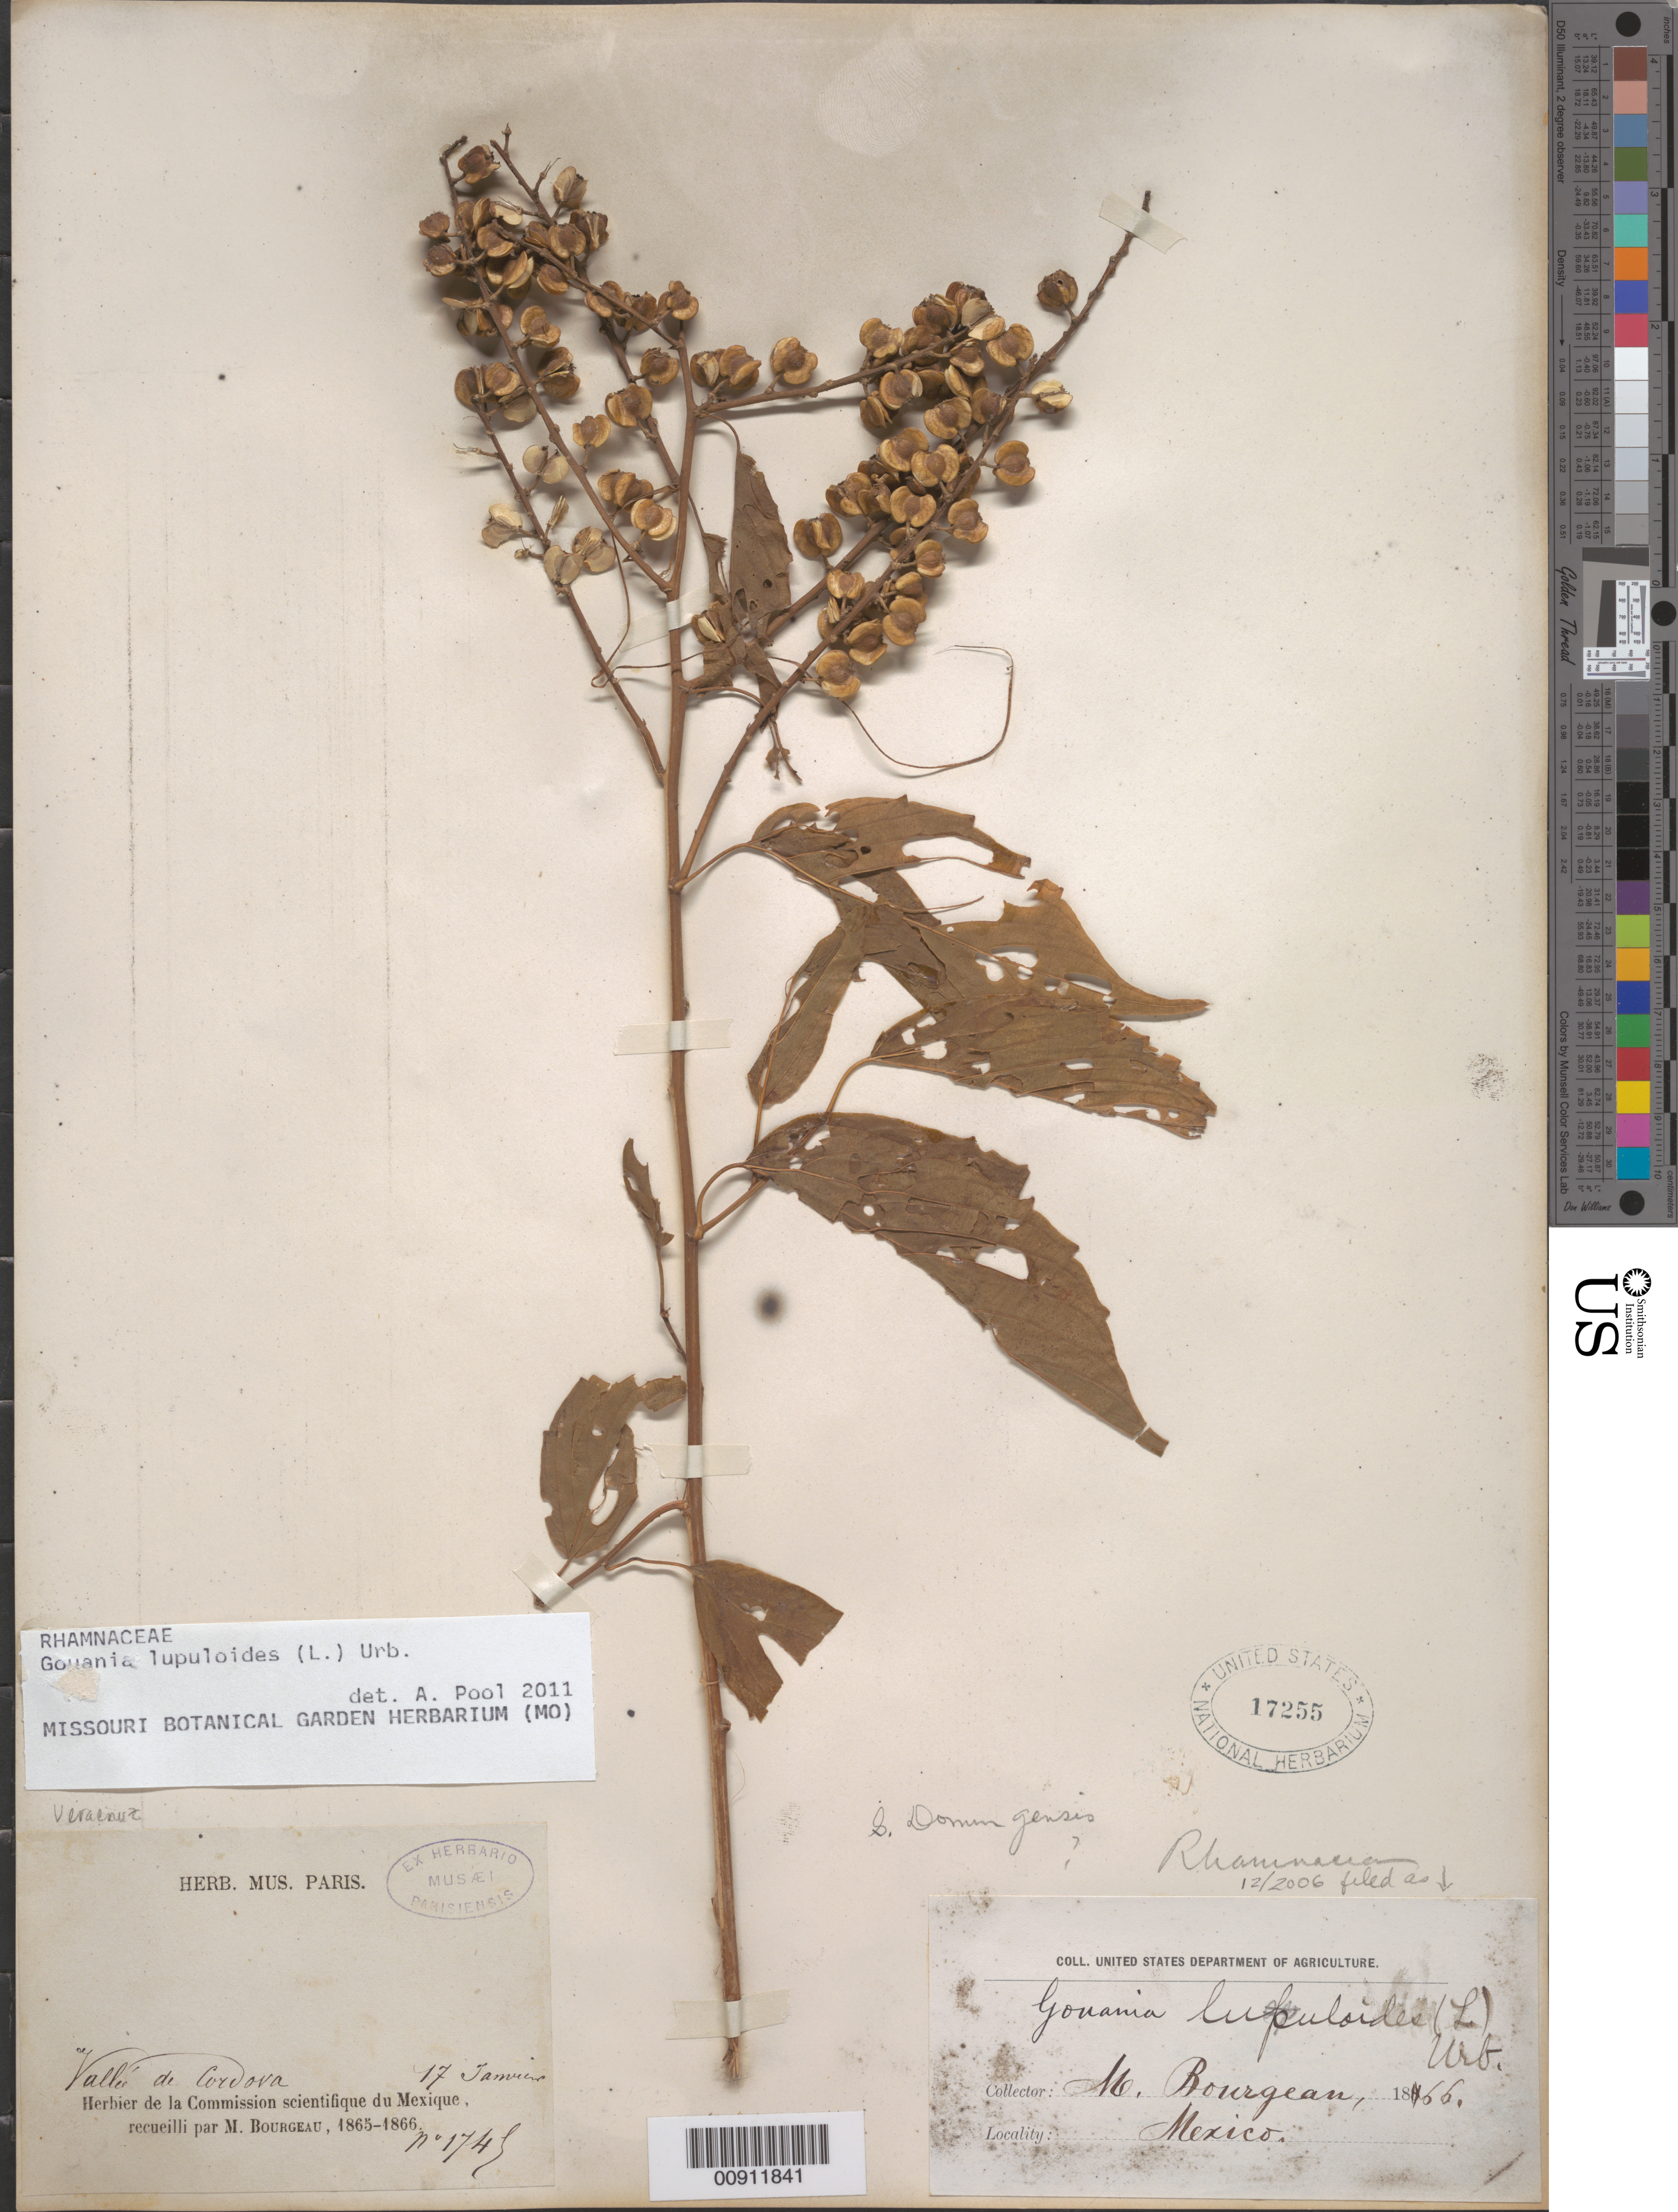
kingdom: Plantae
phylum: Tracheophyta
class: Magnoliopsida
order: Rosales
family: Rhamnaceae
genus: Gouania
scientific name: Gouania lupuloides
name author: (L.) Urb.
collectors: E. Bourgeau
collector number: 174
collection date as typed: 17 Jan 1866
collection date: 1866-01-17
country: Mexico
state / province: Veracruz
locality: Valleé de Cordova.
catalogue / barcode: US 17255